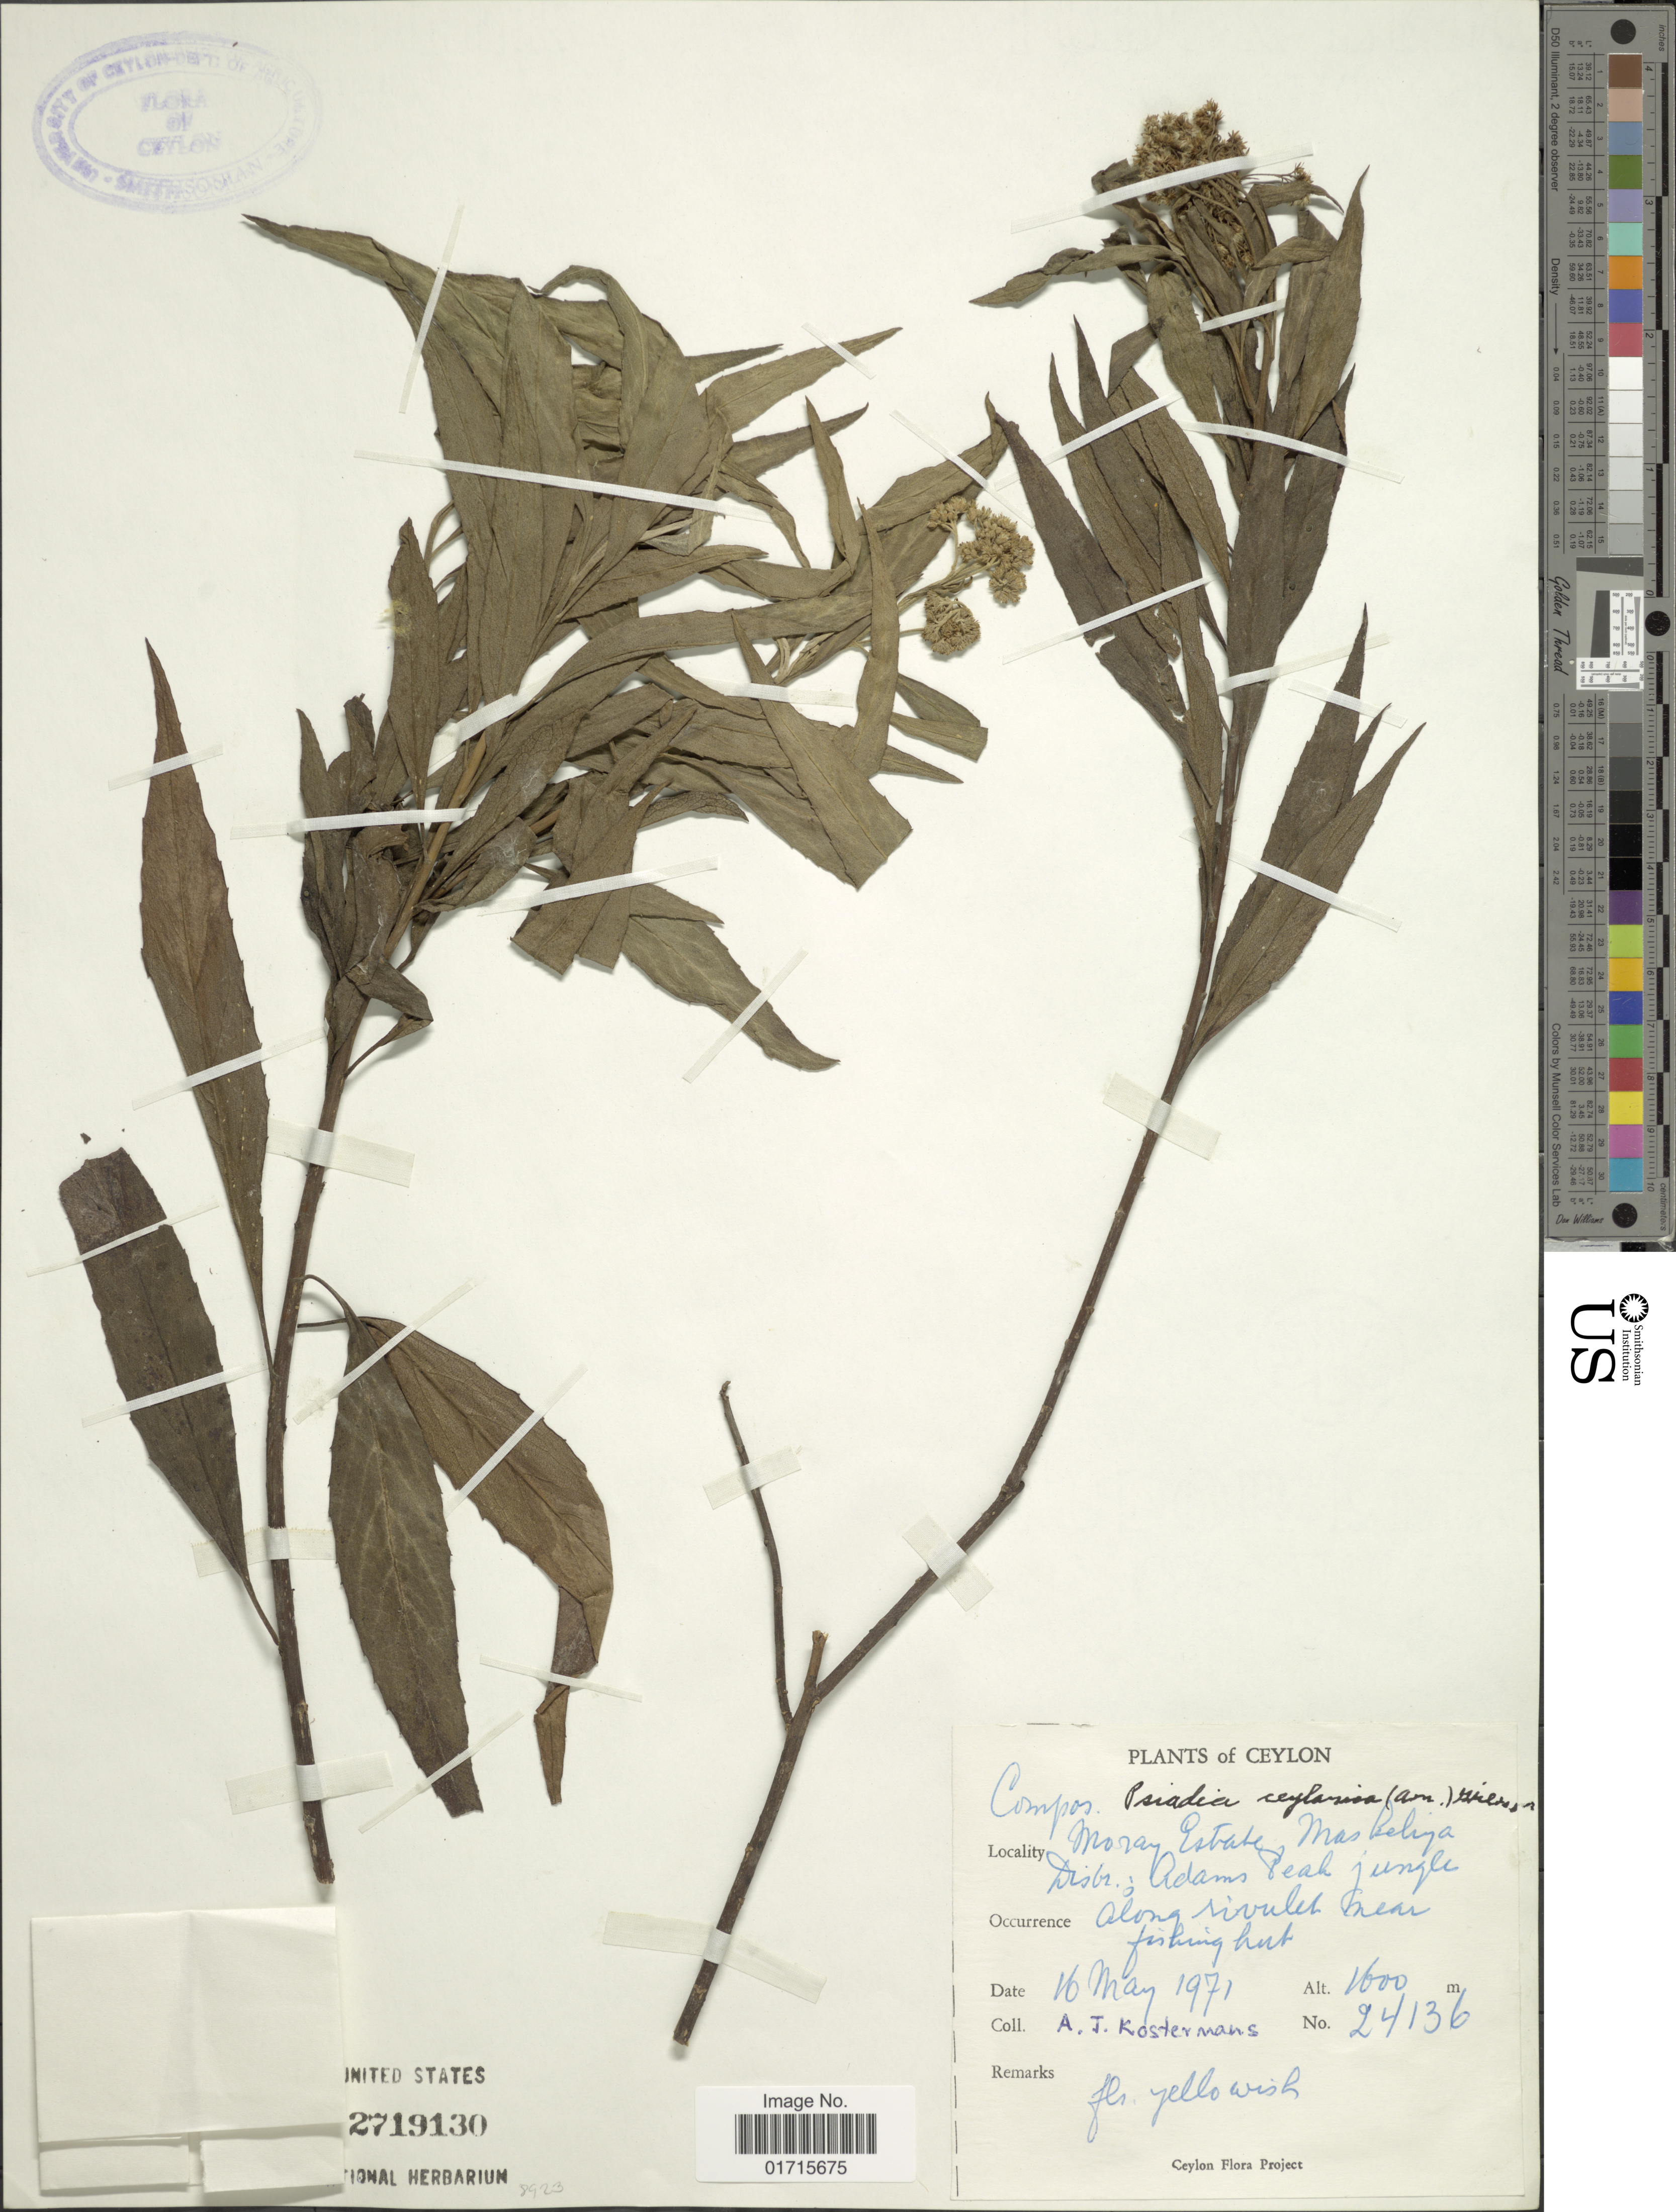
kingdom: Plantae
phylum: Tracheophyta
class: Magnoliopsida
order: Asterales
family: Asteraceae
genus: Psiadia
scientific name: Psiadia ceylanica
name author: (Arn.) Grierson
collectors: A. J. G. Kostermans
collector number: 24136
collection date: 1971-05-16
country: Sri Lanka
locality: Ceylon. Moray Estate, Mas Belija Distr; Adams Peak jungle. Along rivulet near fishing hut [interpreted]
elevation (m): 1600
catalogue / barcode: US 2719130